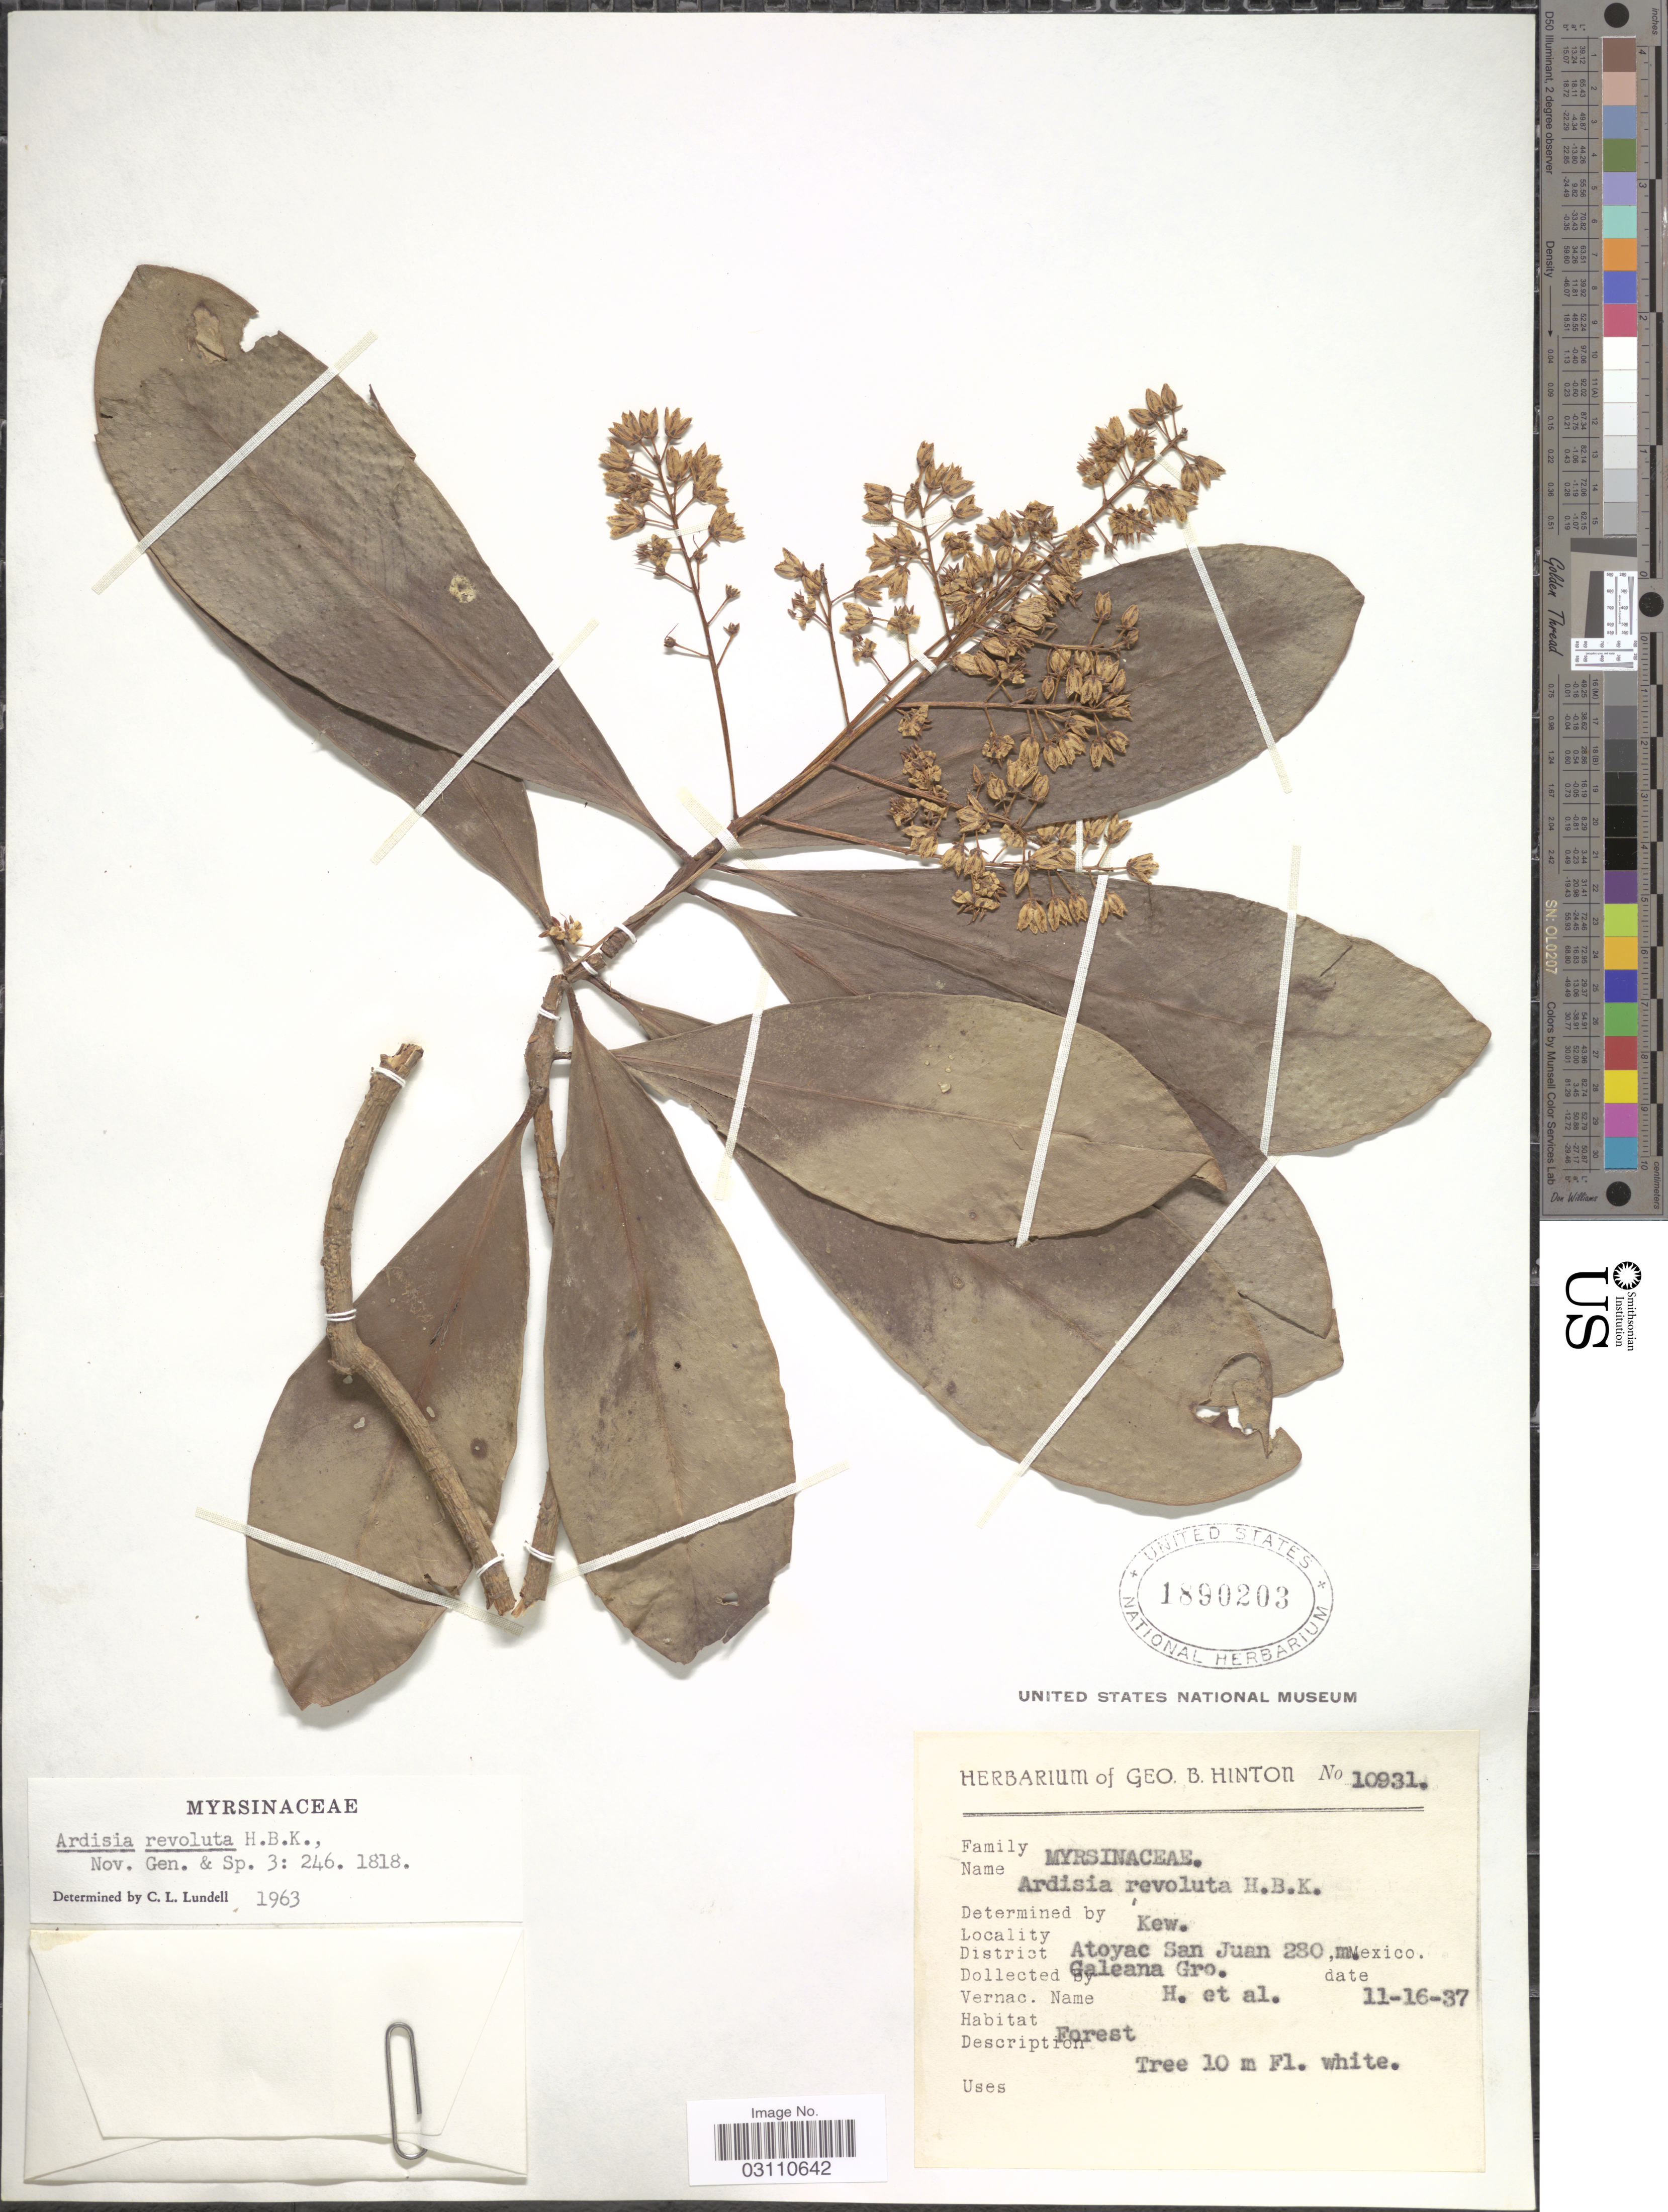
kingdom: Plantae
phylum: Tracheophyta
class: Magnoliopsida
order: Ericales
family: Primulaceae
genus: Ardisia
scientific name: Ardisia revoluta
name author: Kunth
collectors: G. B. Hinton & et al.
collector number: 10931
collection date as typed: Transcribed d/m/y: 16/11/37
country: Mexico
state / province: Guerrero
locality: Atoyac San Juan, District Galeana.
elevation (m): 280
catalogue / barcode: US 1890203